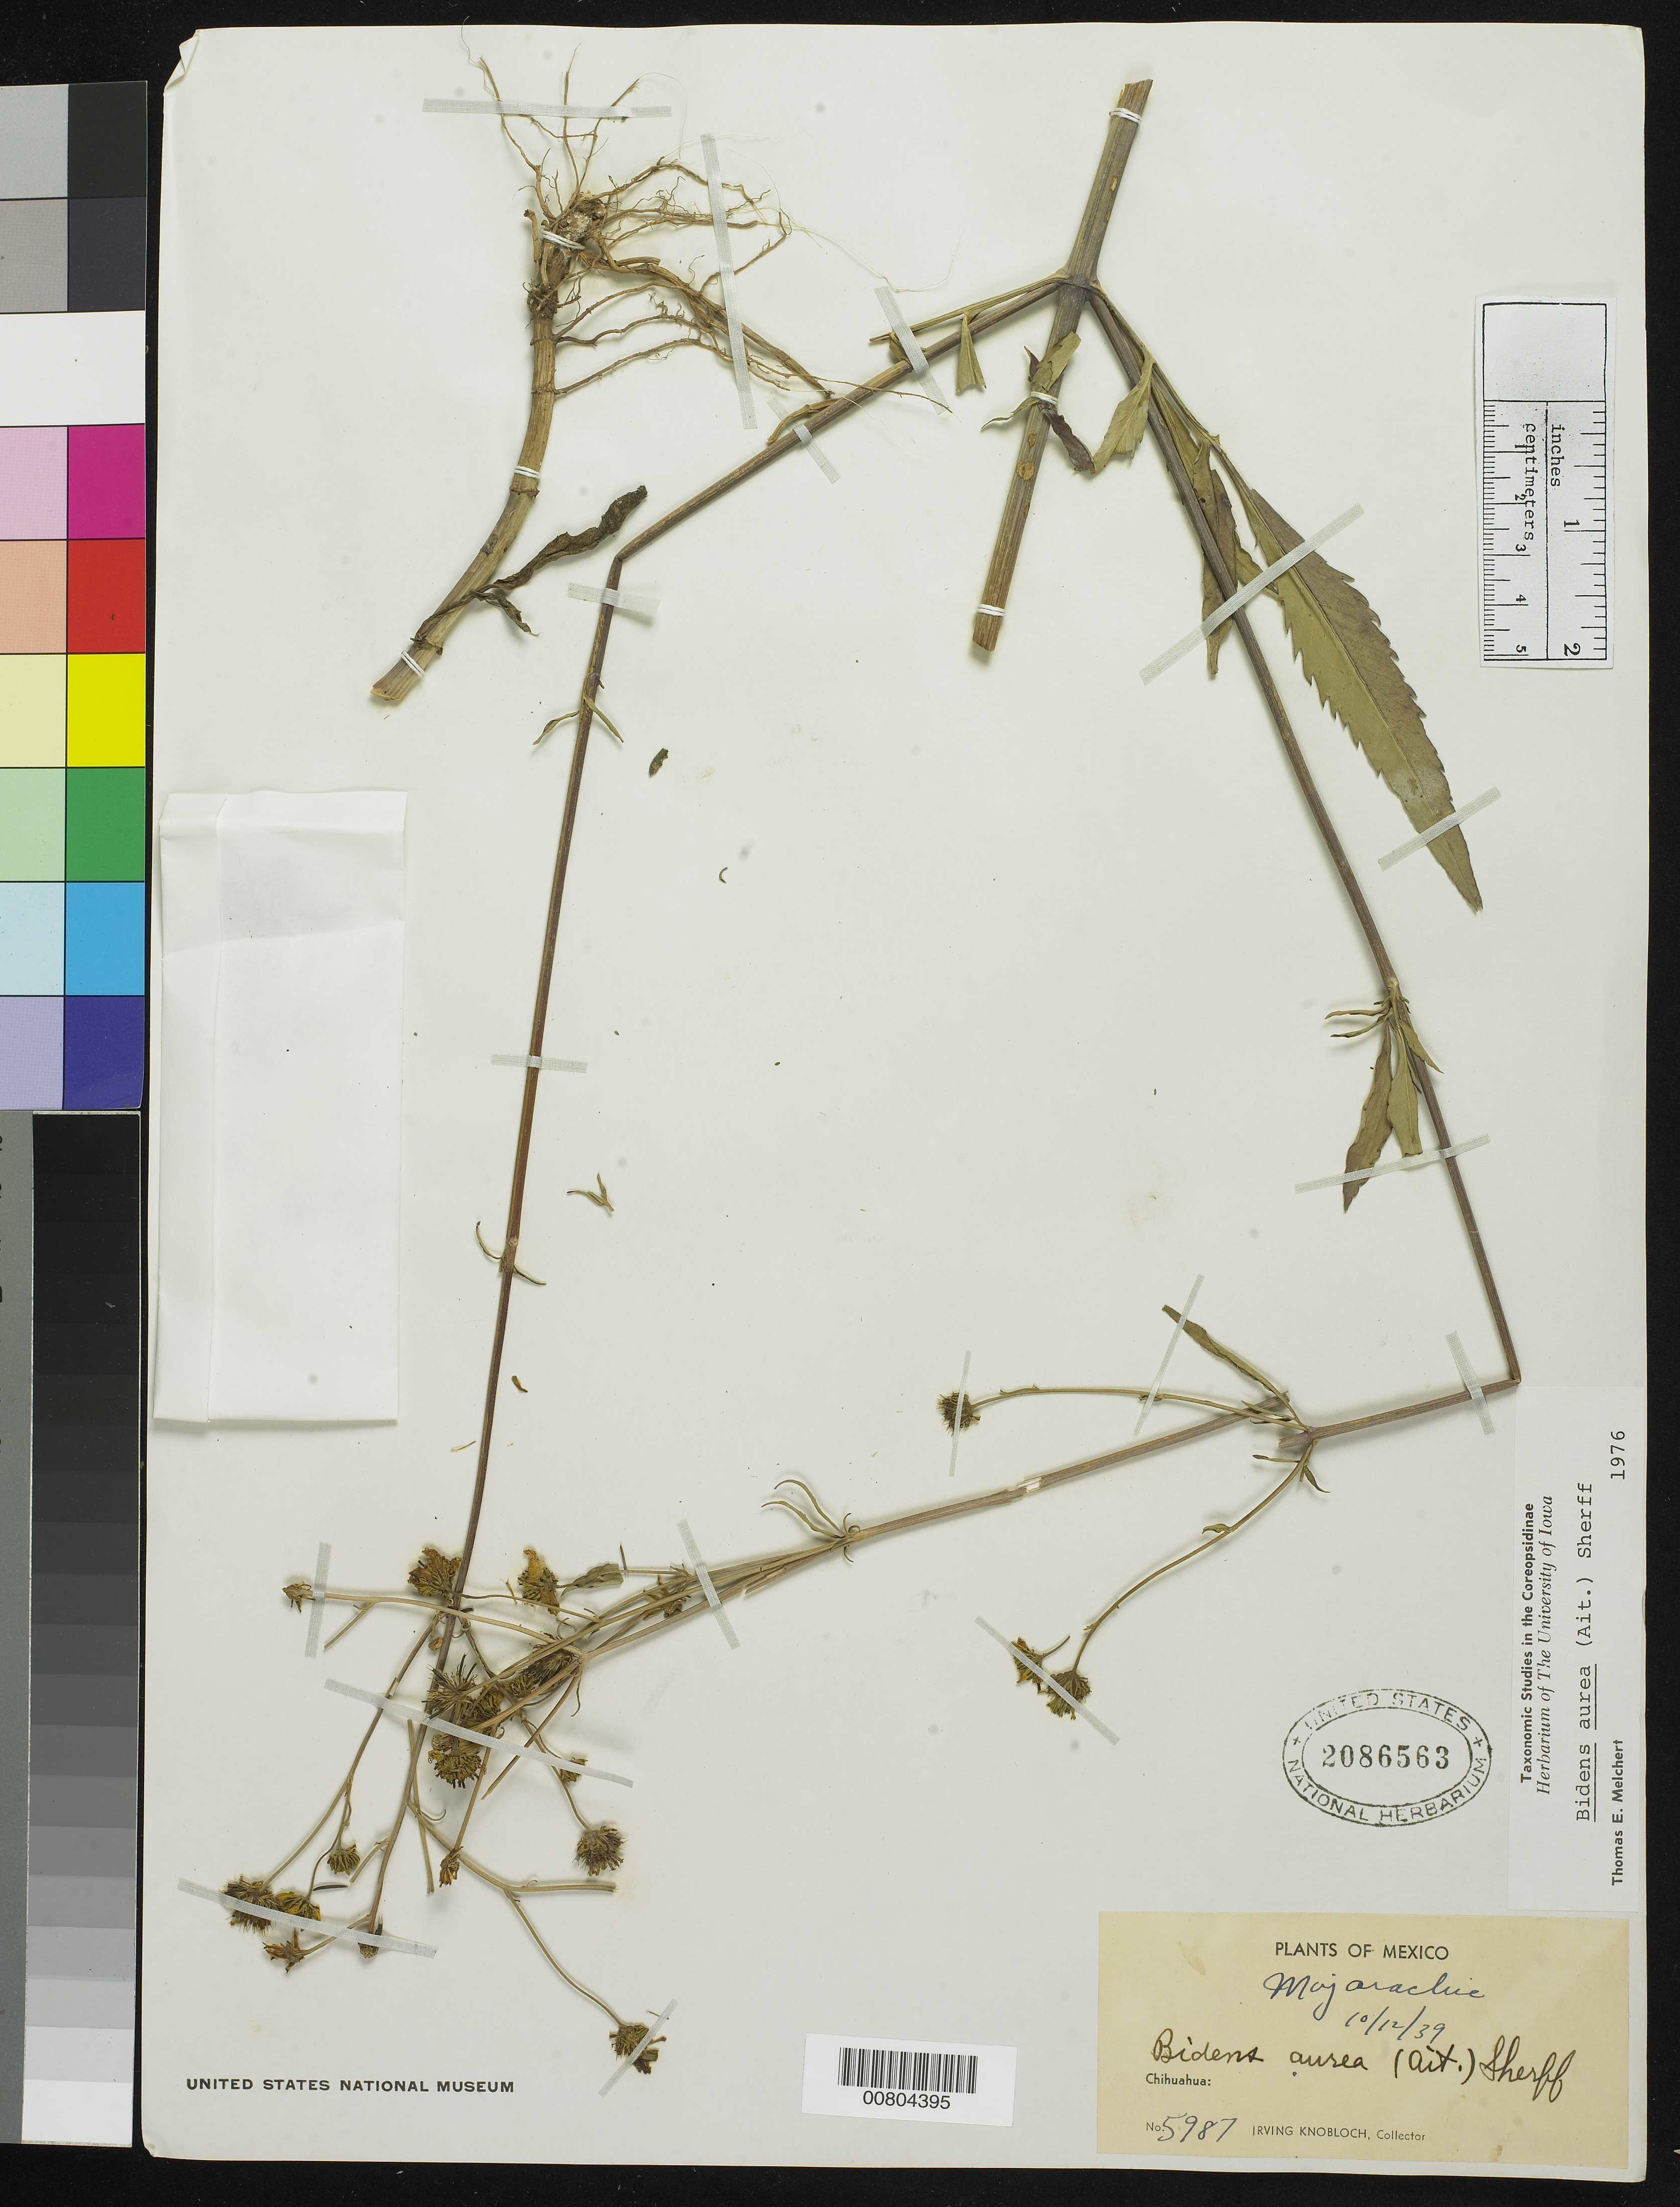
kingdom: Plantae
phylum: Tracheophyta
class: Magnoliopsida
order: Asterales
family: Asteraceae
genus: Bidens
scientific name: Bidens aurea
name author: (Aiton) Sherff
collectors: I. W. Knobloch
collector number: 5987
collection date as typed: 12 Oct 1939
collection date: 1939-10-12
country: Mexico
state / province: Chihuahua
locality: Mojarachic, Chihuahua.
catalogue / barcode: US 2086563